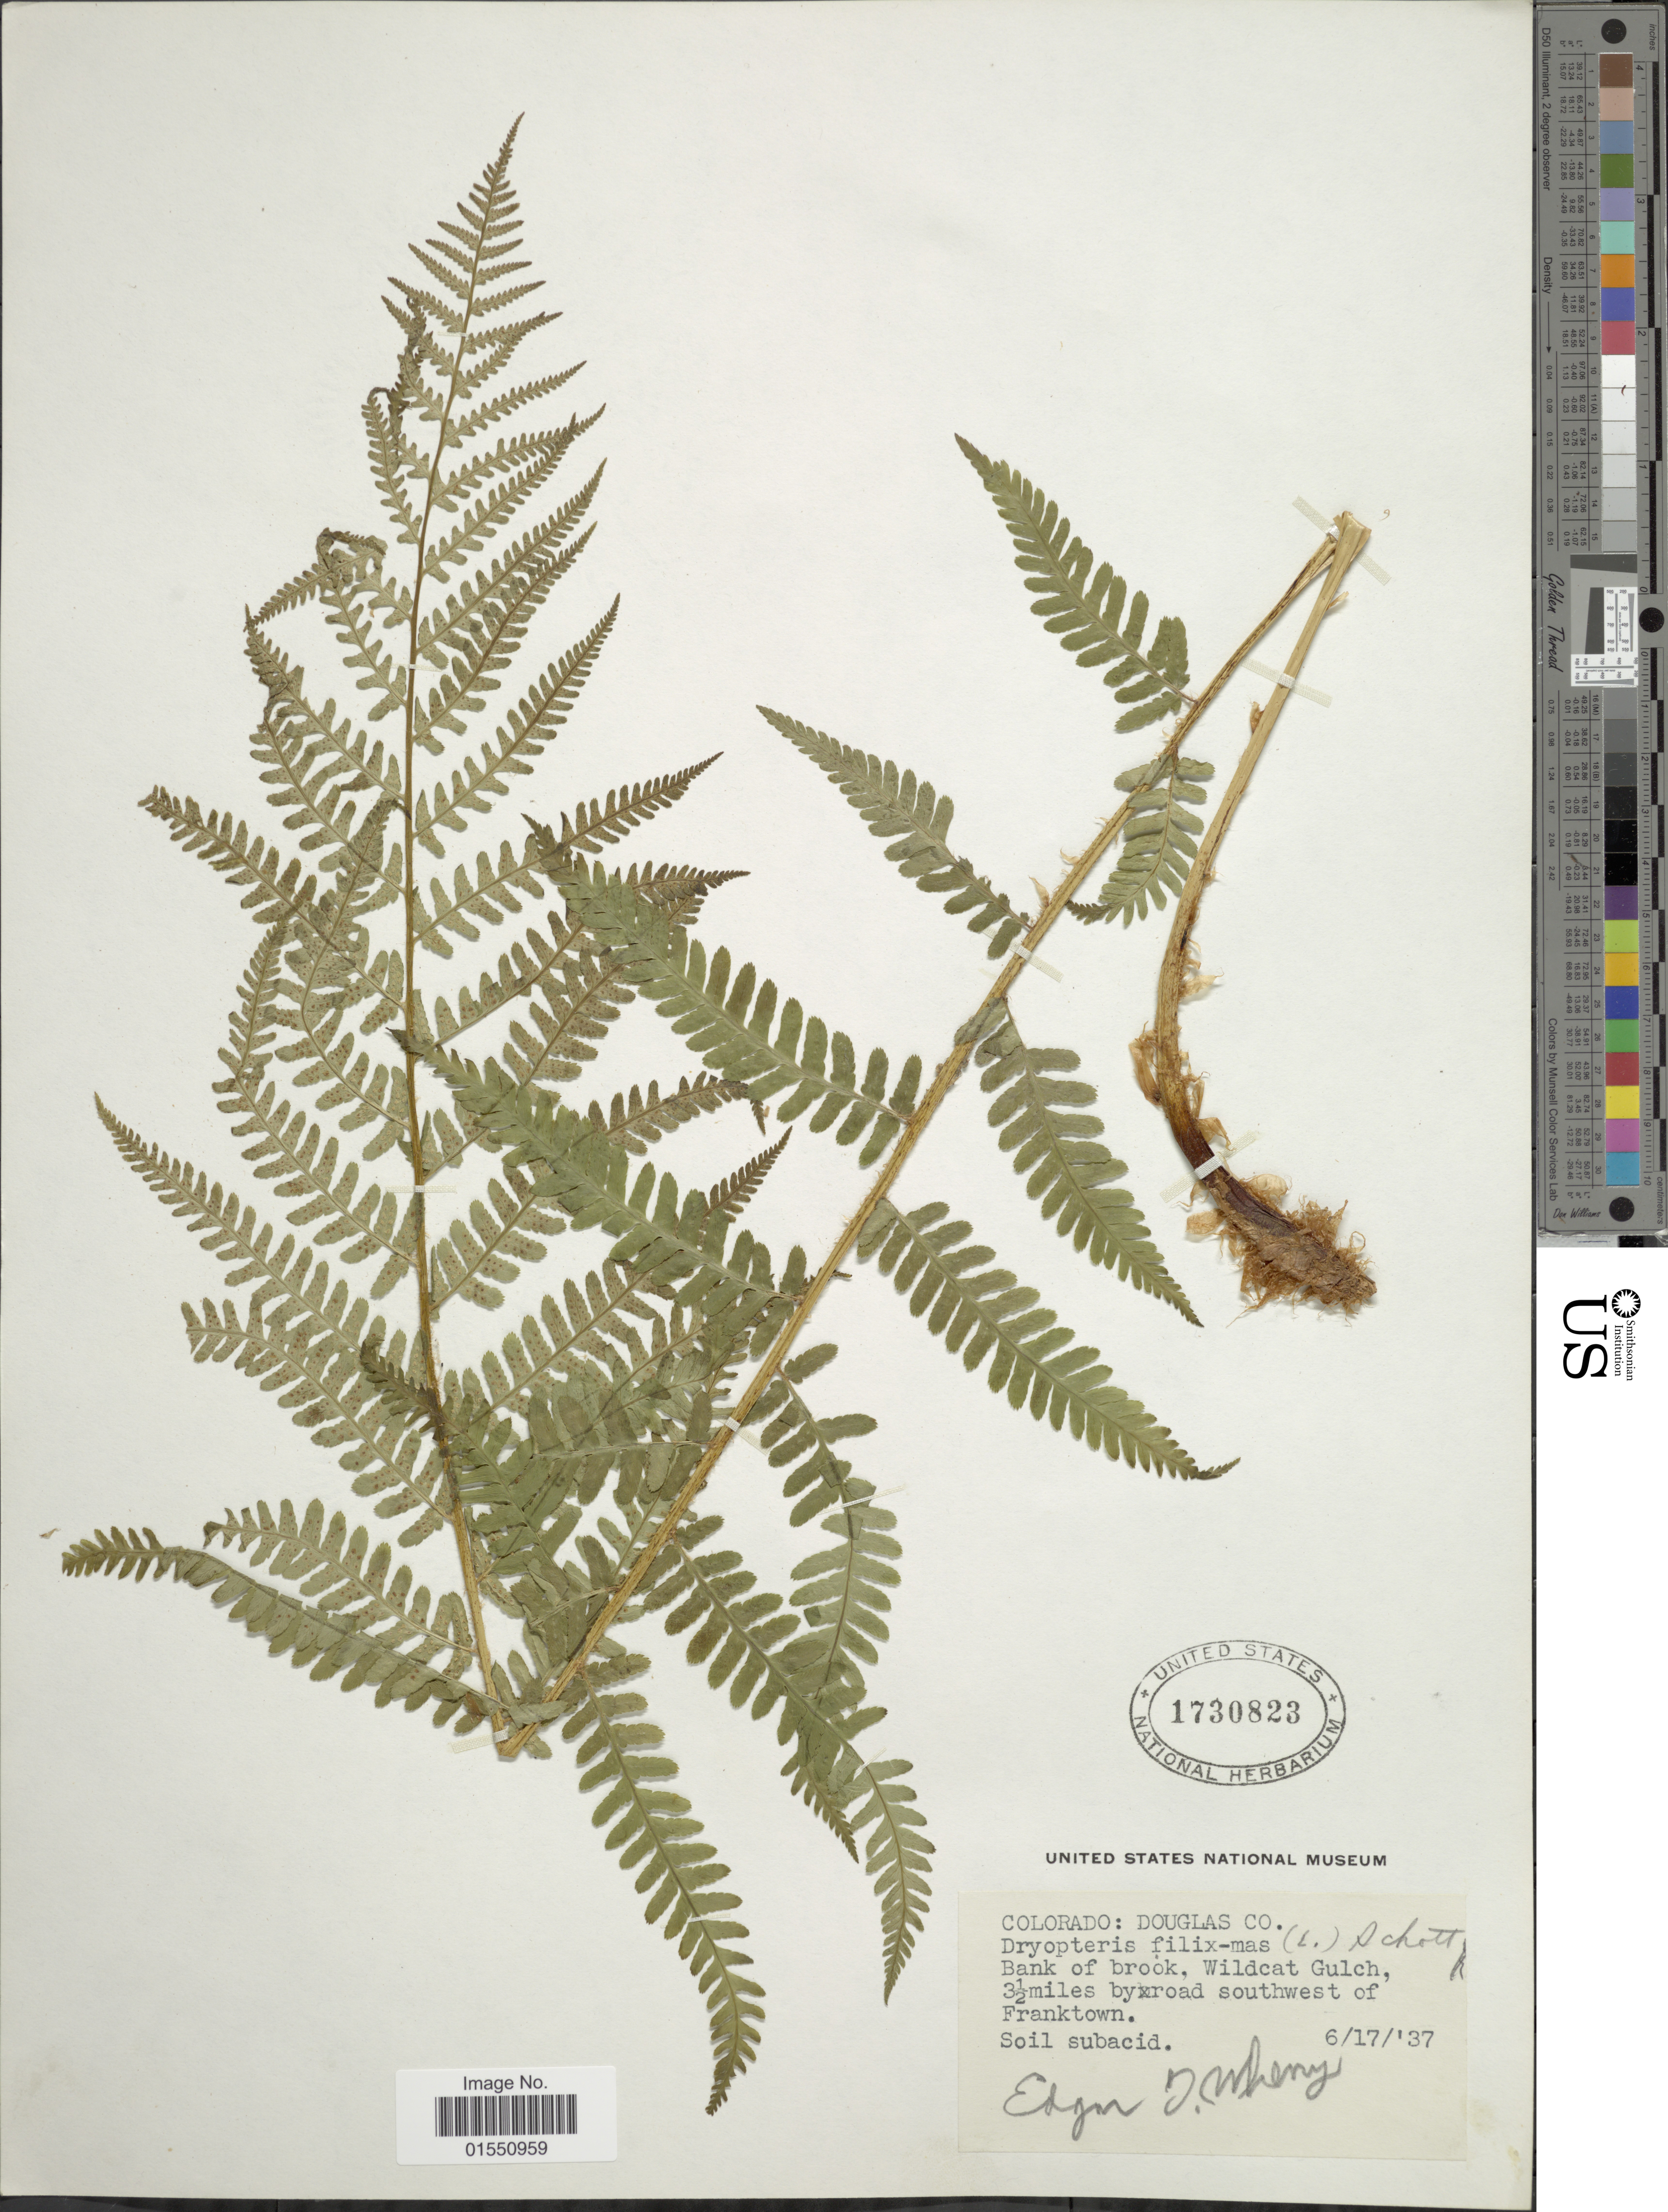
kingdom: Plantae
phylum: Tracheophyta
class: Polypodiopsida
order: Polypodiales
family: Dryopteridaceae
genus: Dryopteris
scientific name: Dryopteris filix-mas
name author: (L.) Schott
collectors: E. T. Wherry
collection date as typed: Transcribed d/m/y: 17/6/37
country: United States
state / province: Colorado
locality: Douglas Co. Bank of brook, Wildcat Gulch, 3 1/2 miles by road southwest of Franktown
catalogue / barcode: US 1730823